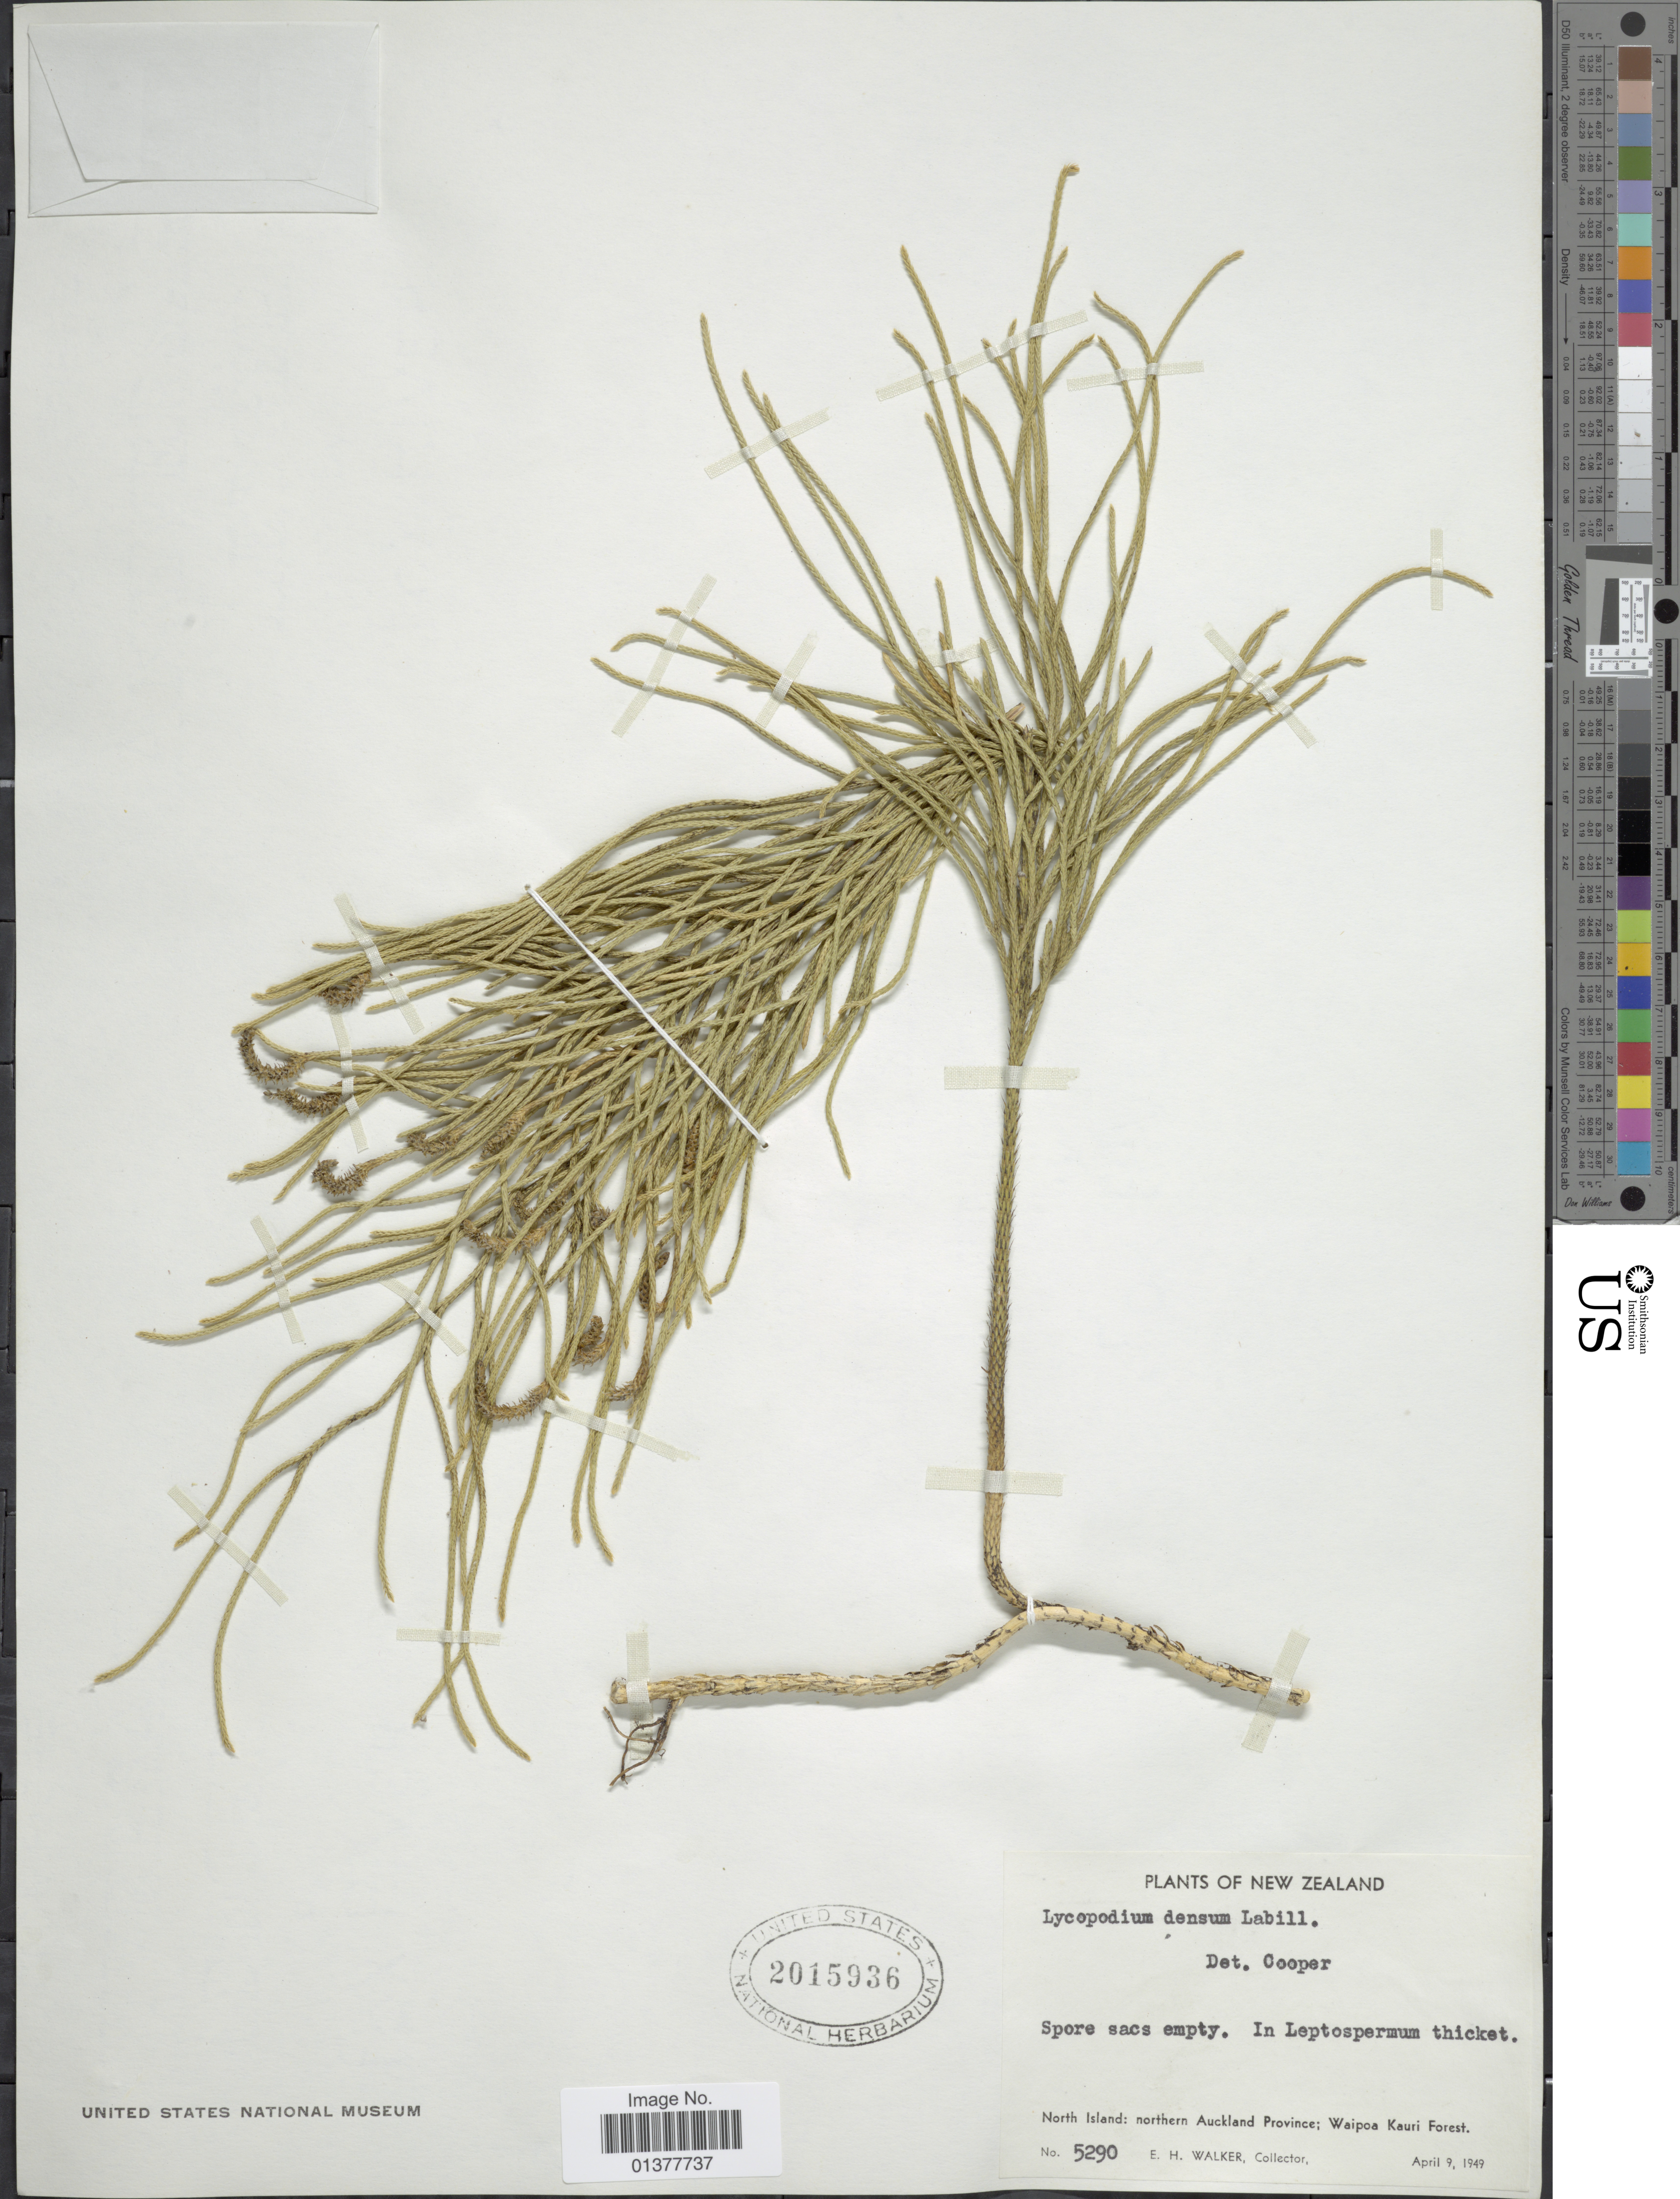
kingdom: Plantae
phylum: Tracheophyta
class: Lycopodiopsida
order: Lycopodiales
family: Lycopodiaceae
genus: Pseudolycopodium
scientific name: Pseudolycopodium densum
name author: (Rothm.) Holub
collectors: E. H. Walker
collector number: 5290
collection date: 1949-04-09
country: New Zealand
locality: North Island: northern Auckland Province: Waipoa Kauro forest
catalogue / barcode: US 2015936